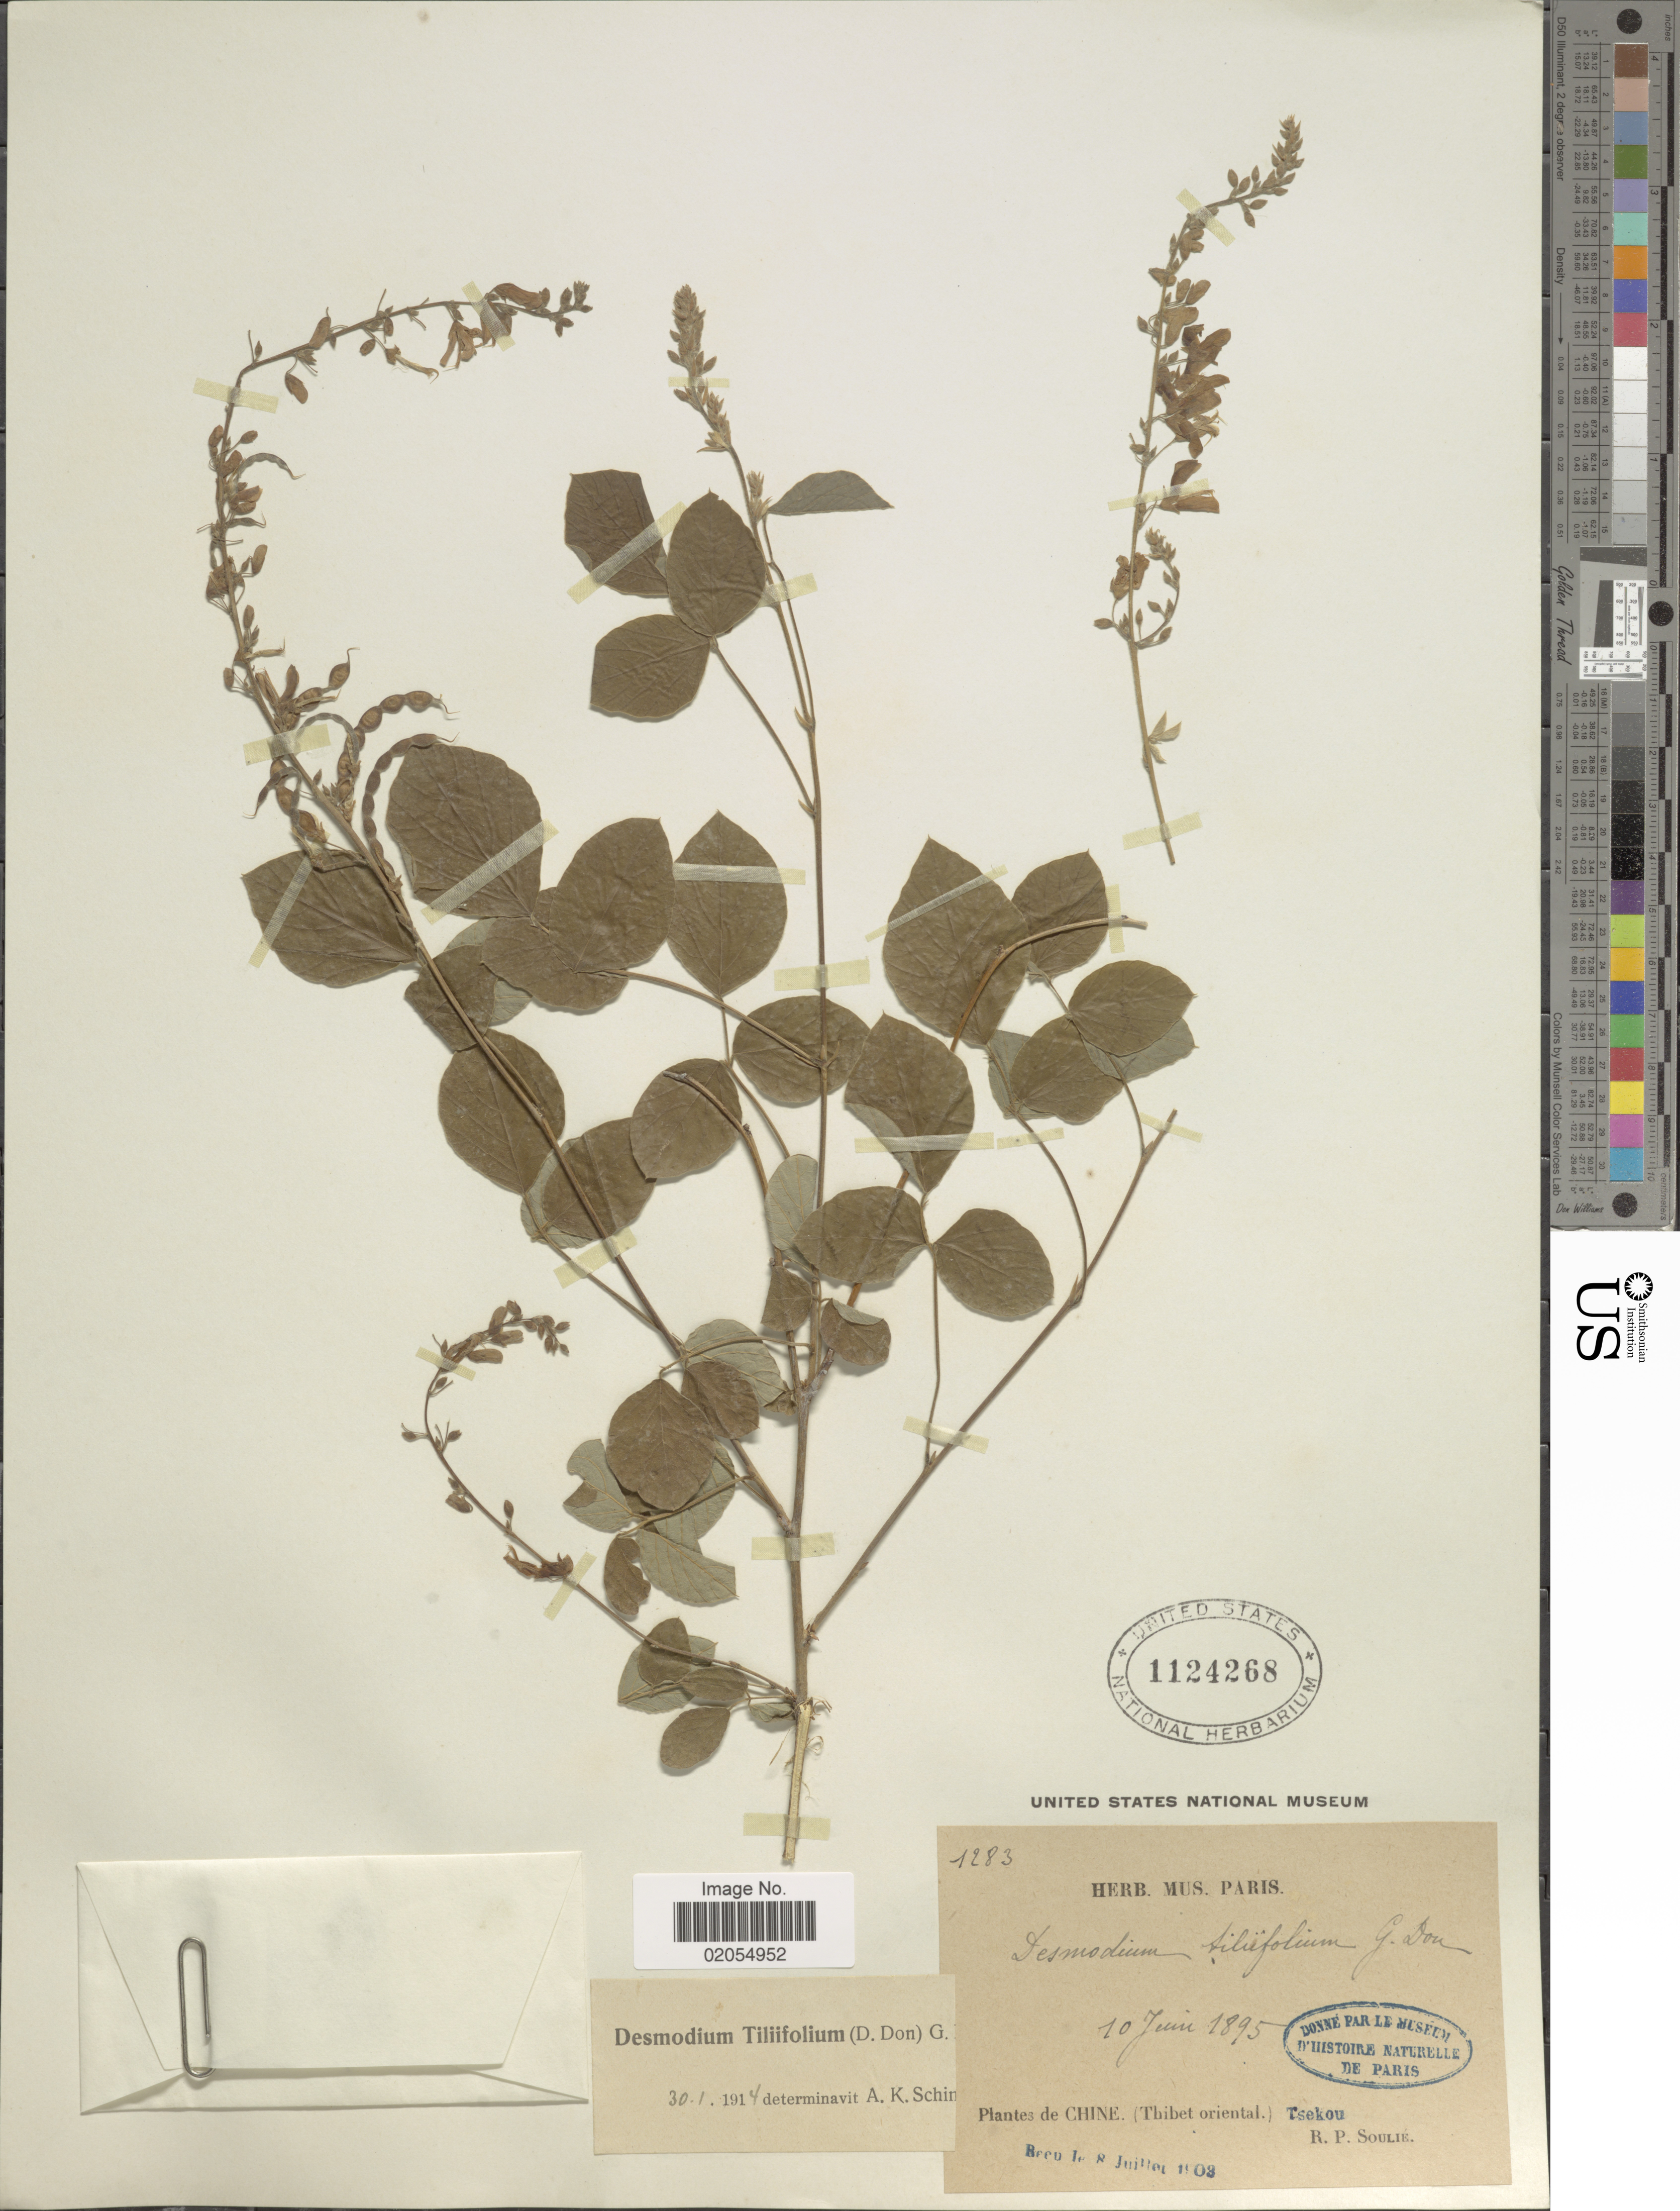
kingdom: Plantae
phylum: Tracheophyta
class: Magnoliopsida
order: Fabales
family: Fabaceae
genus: Sunhangia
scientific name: Sunhangia elegans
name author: (DC.) H. Ohashi & K. Ohashi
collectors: R. Soulié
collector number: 1283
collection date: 1895-06-10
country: China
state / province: Xizang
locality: (Tibet Oriental) Tsekou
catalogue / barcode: US 1124268